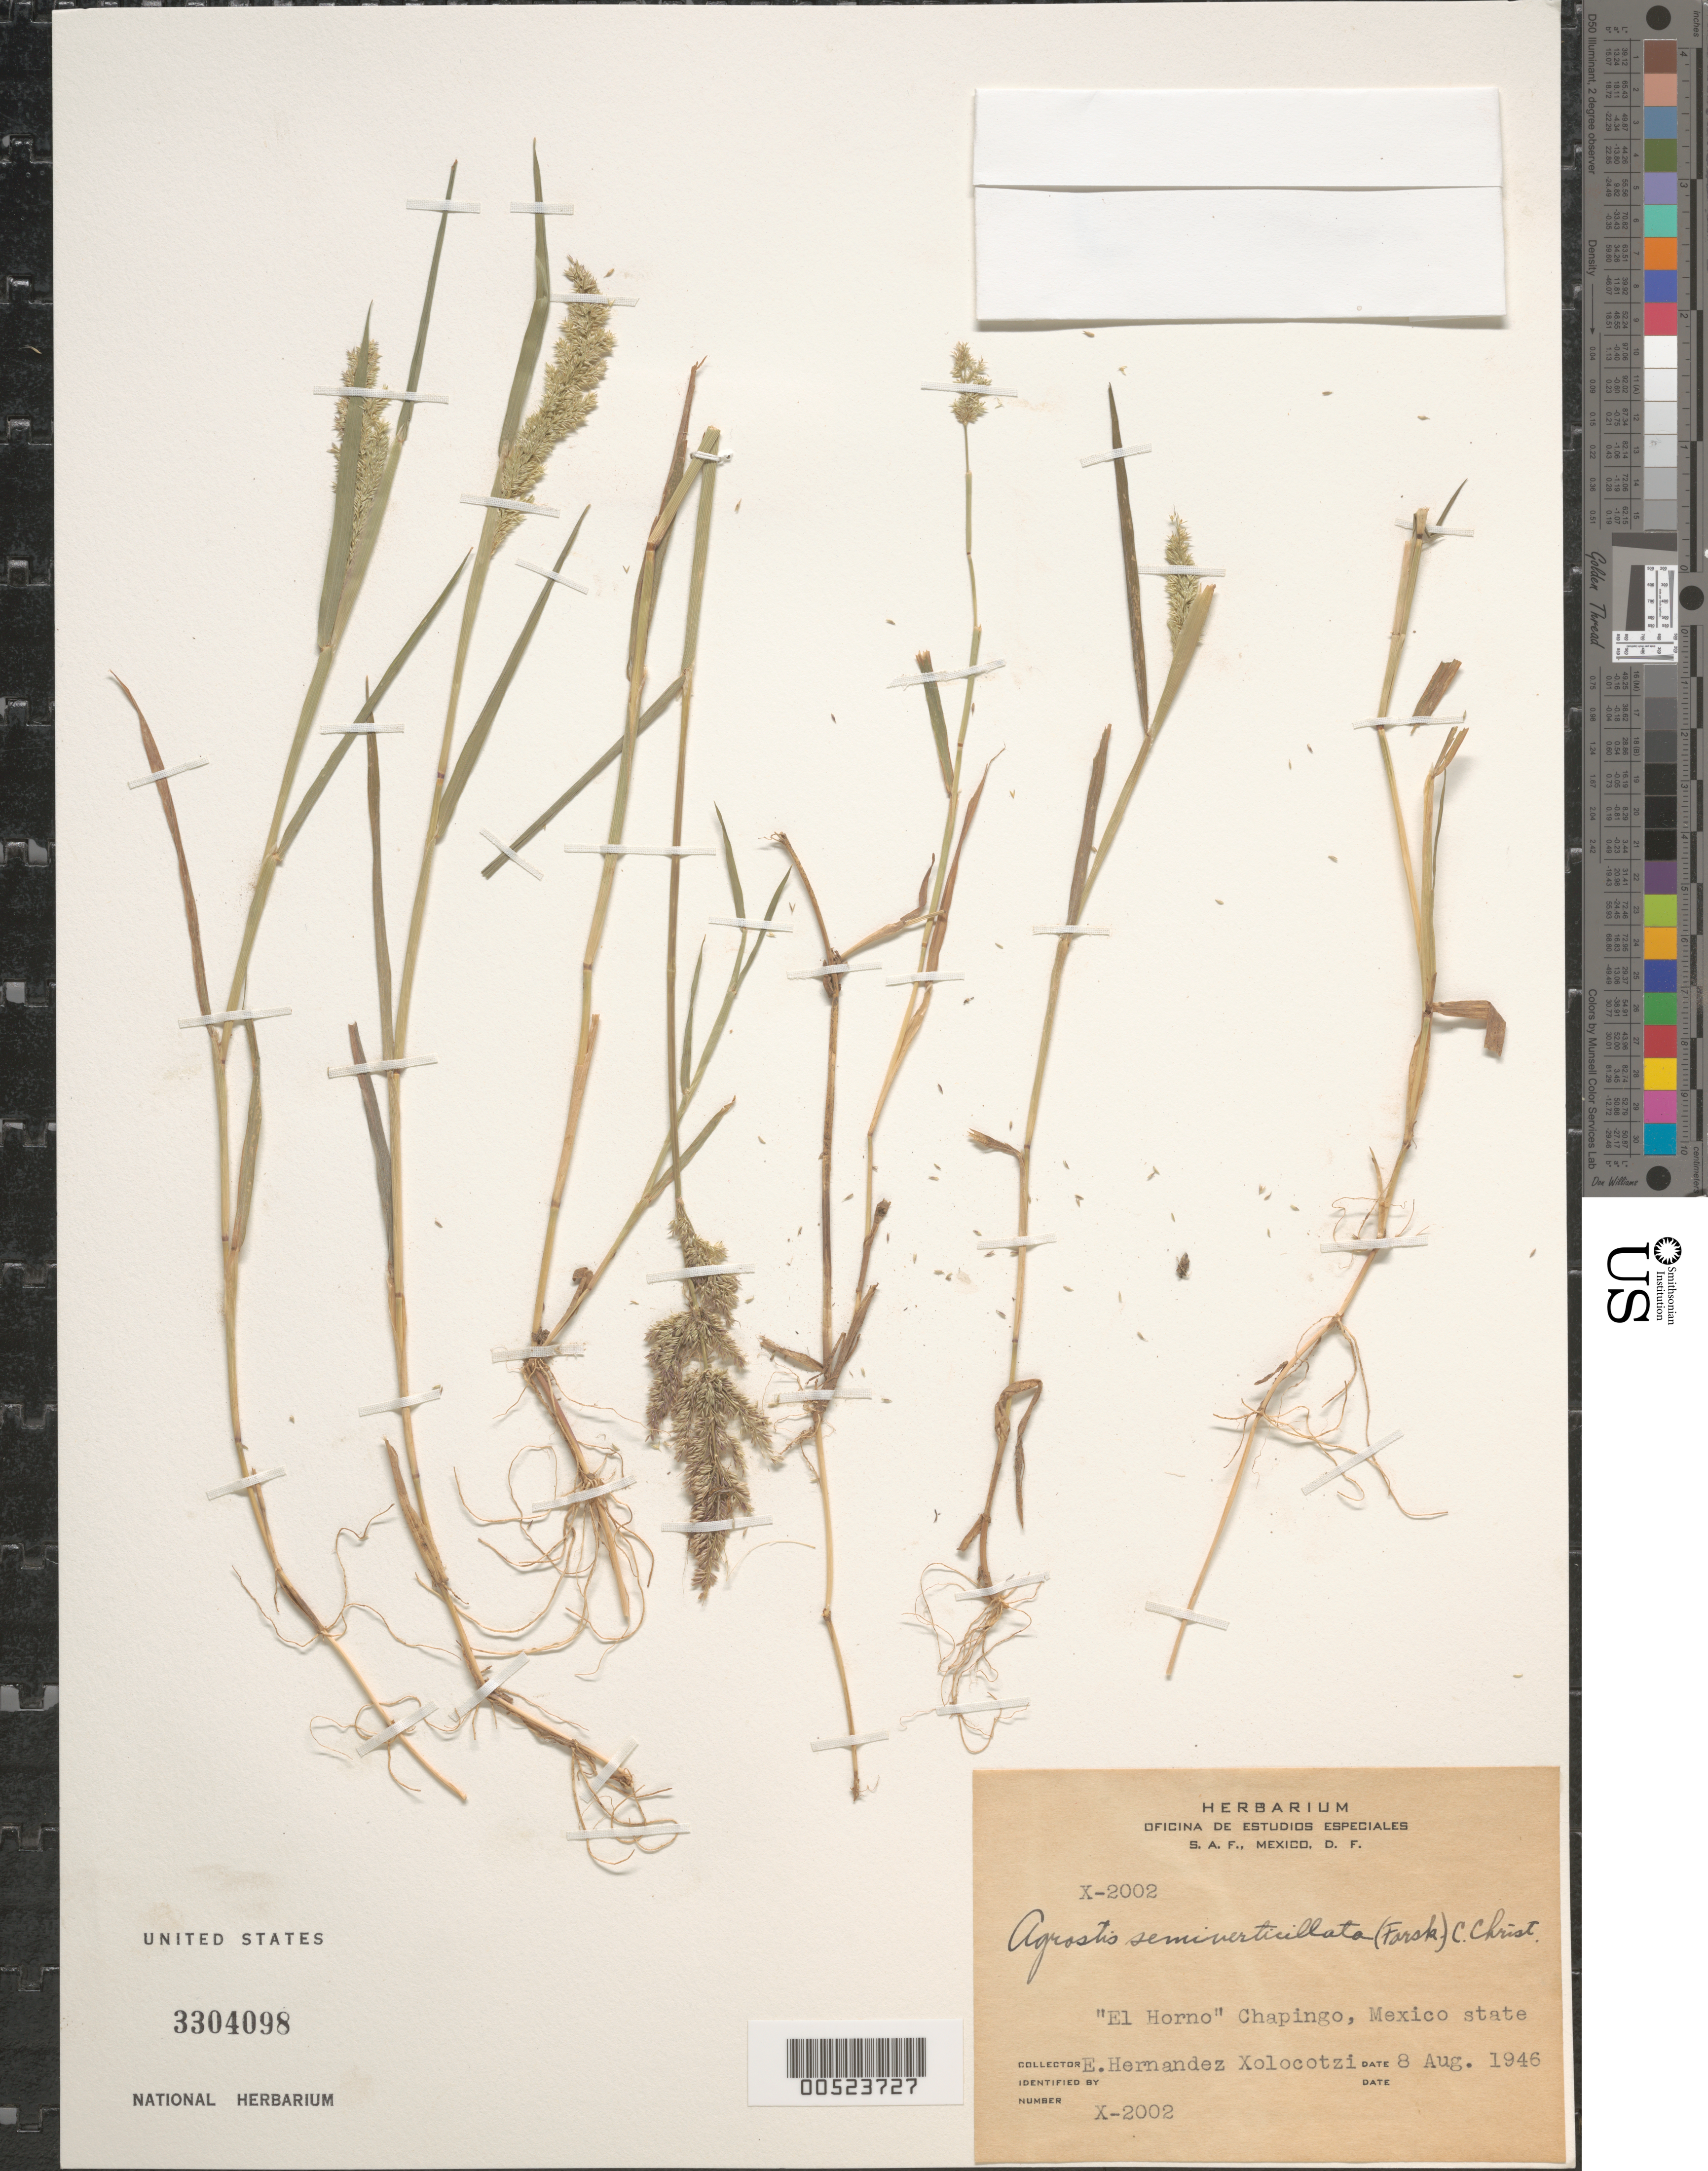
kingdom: Plantae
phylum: Tracheophyta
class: Liliopsida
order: Poales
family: Poaceae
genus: Agrostis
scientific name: Agrostis semiverticillata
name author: (Forssk.) C. Chr.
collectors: E. I. Hernández-X.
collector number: X-2002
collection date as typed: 8 Aug 1946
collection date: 1946-08-08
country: Mexico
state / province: México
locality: El Horno, Chapingo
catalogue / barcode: US 3304098